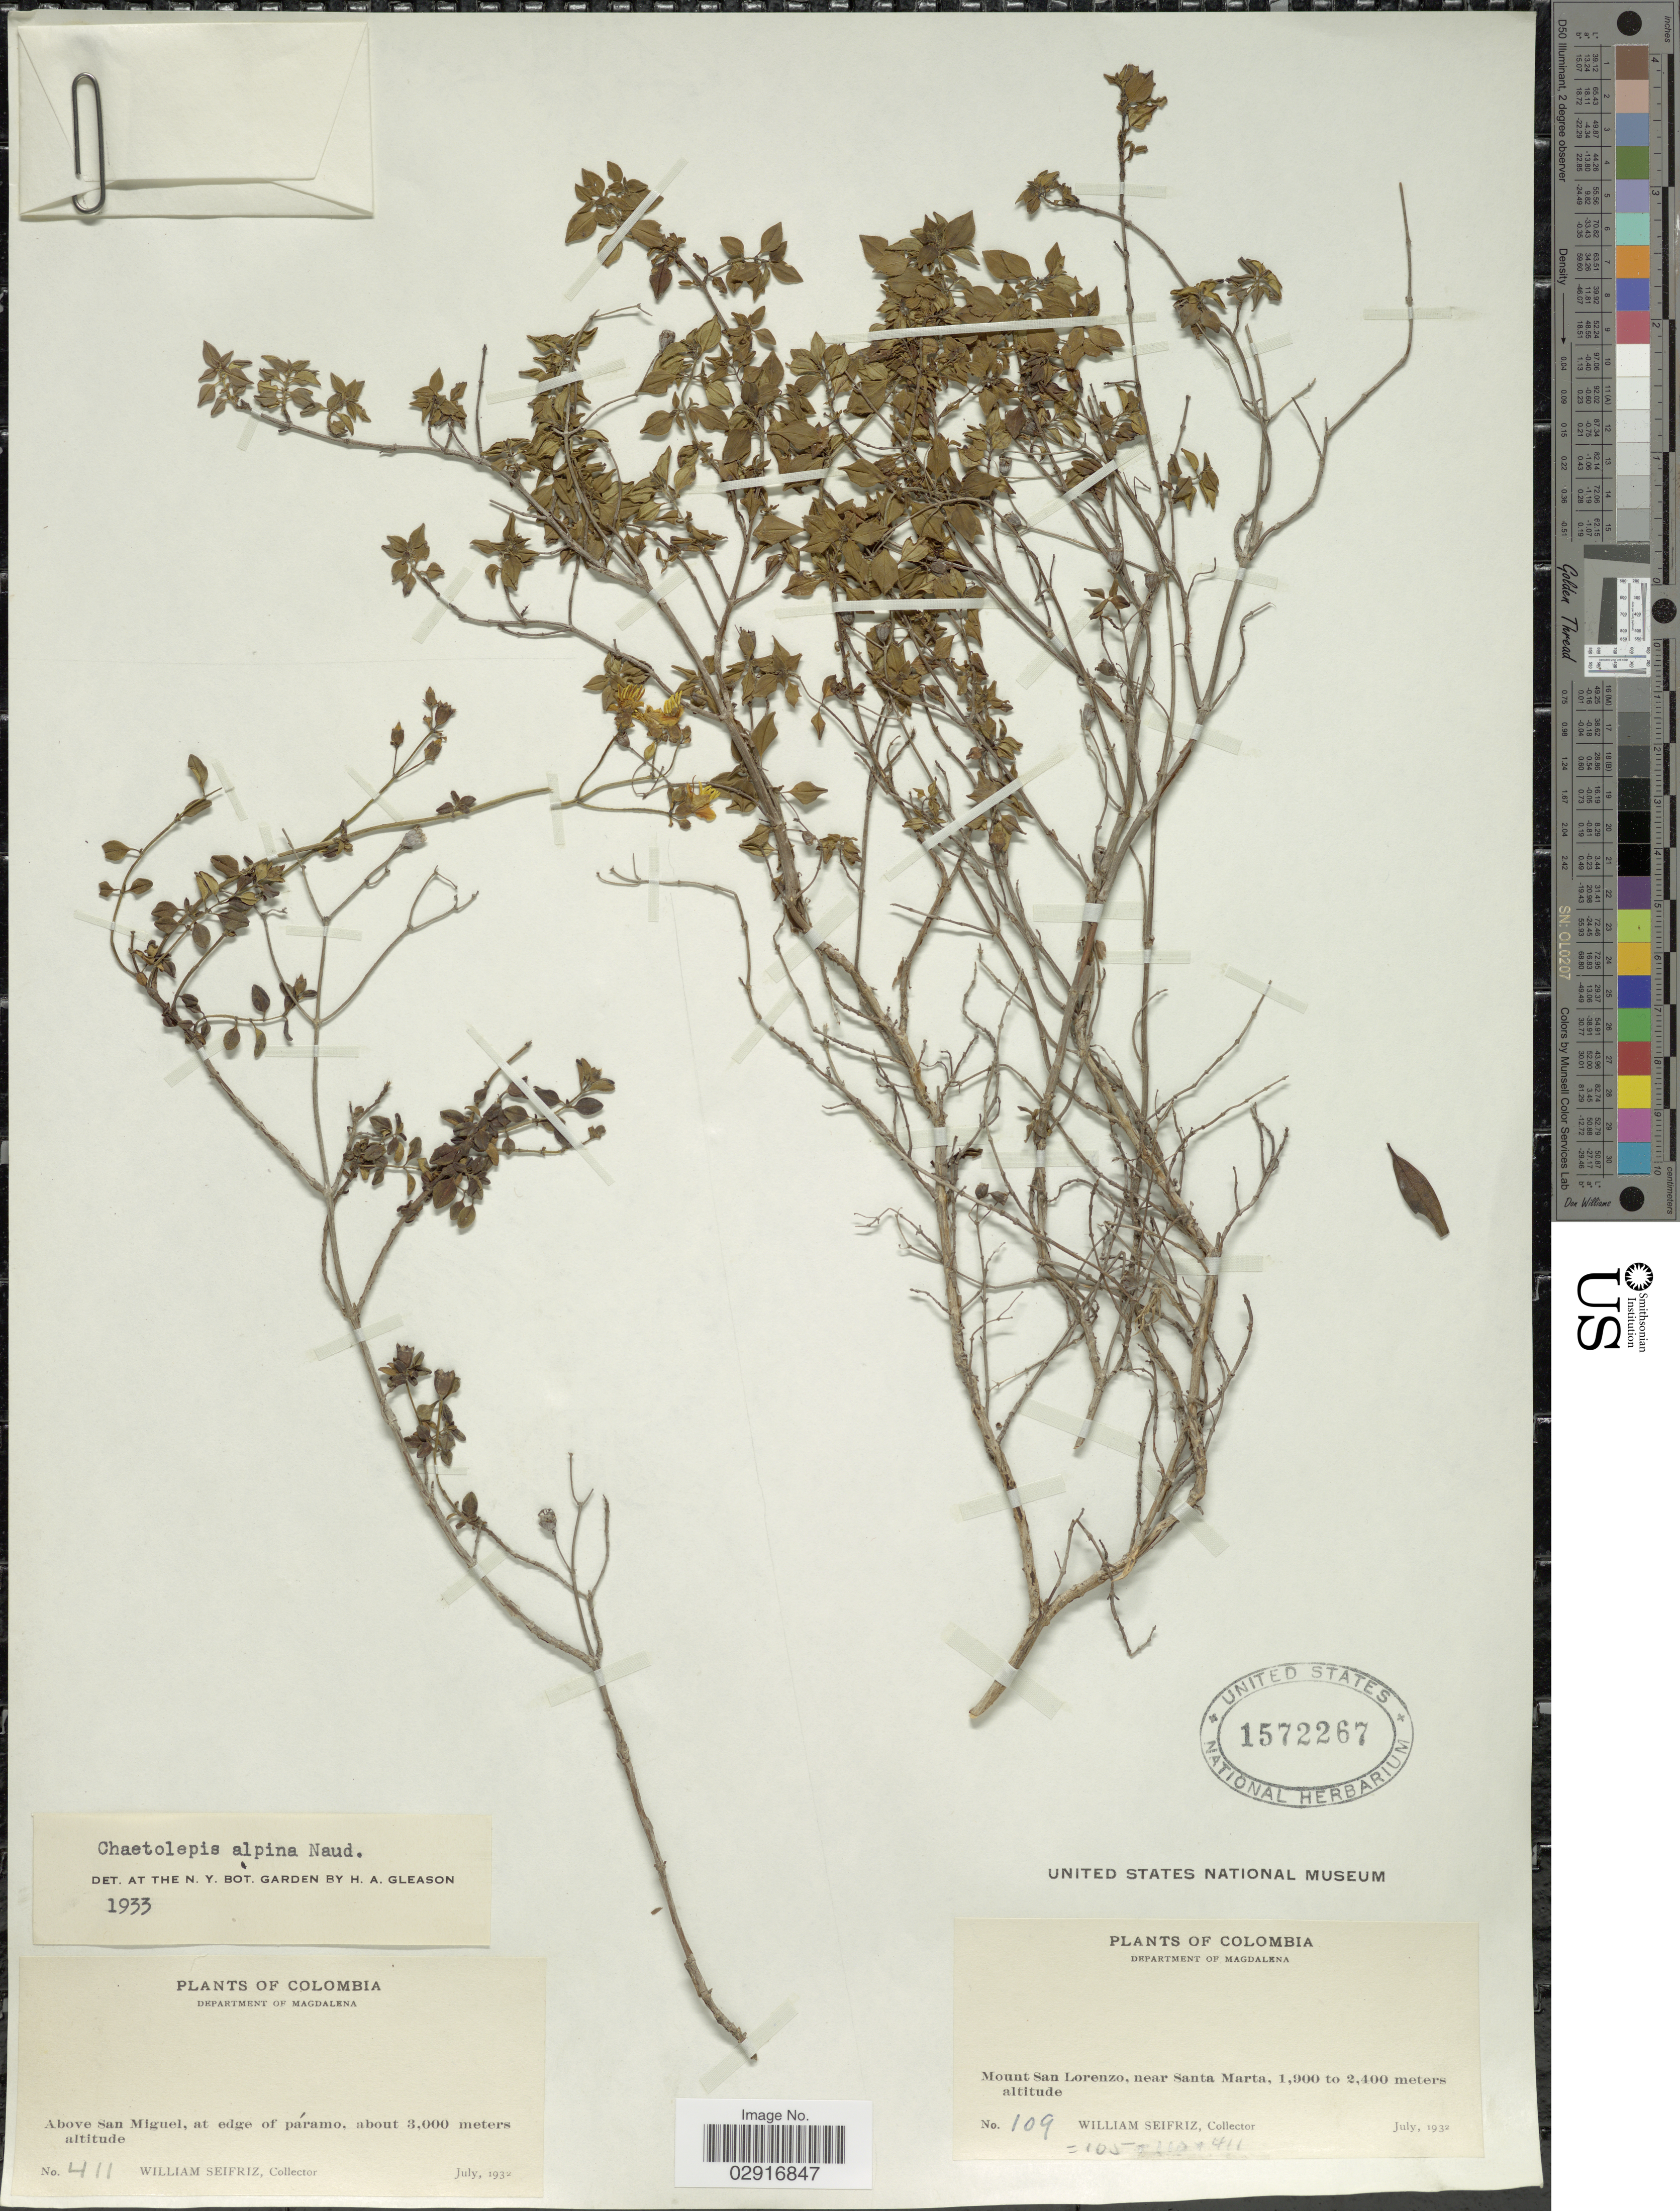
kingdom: Plantae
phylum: Tracheophyta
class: Magnoliopsida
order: Myrtales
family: Melastomataceae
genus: Chaetolepis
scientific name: Chaetolepis alpina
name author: Naudin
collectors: W. Seifriz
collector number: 109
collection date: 1932-07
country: Colombia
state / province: Magdalena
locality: Department of Magdalena. Mount San Lorenzo, near Santa Marta.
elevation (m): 1900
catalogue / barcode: US 1572267-2